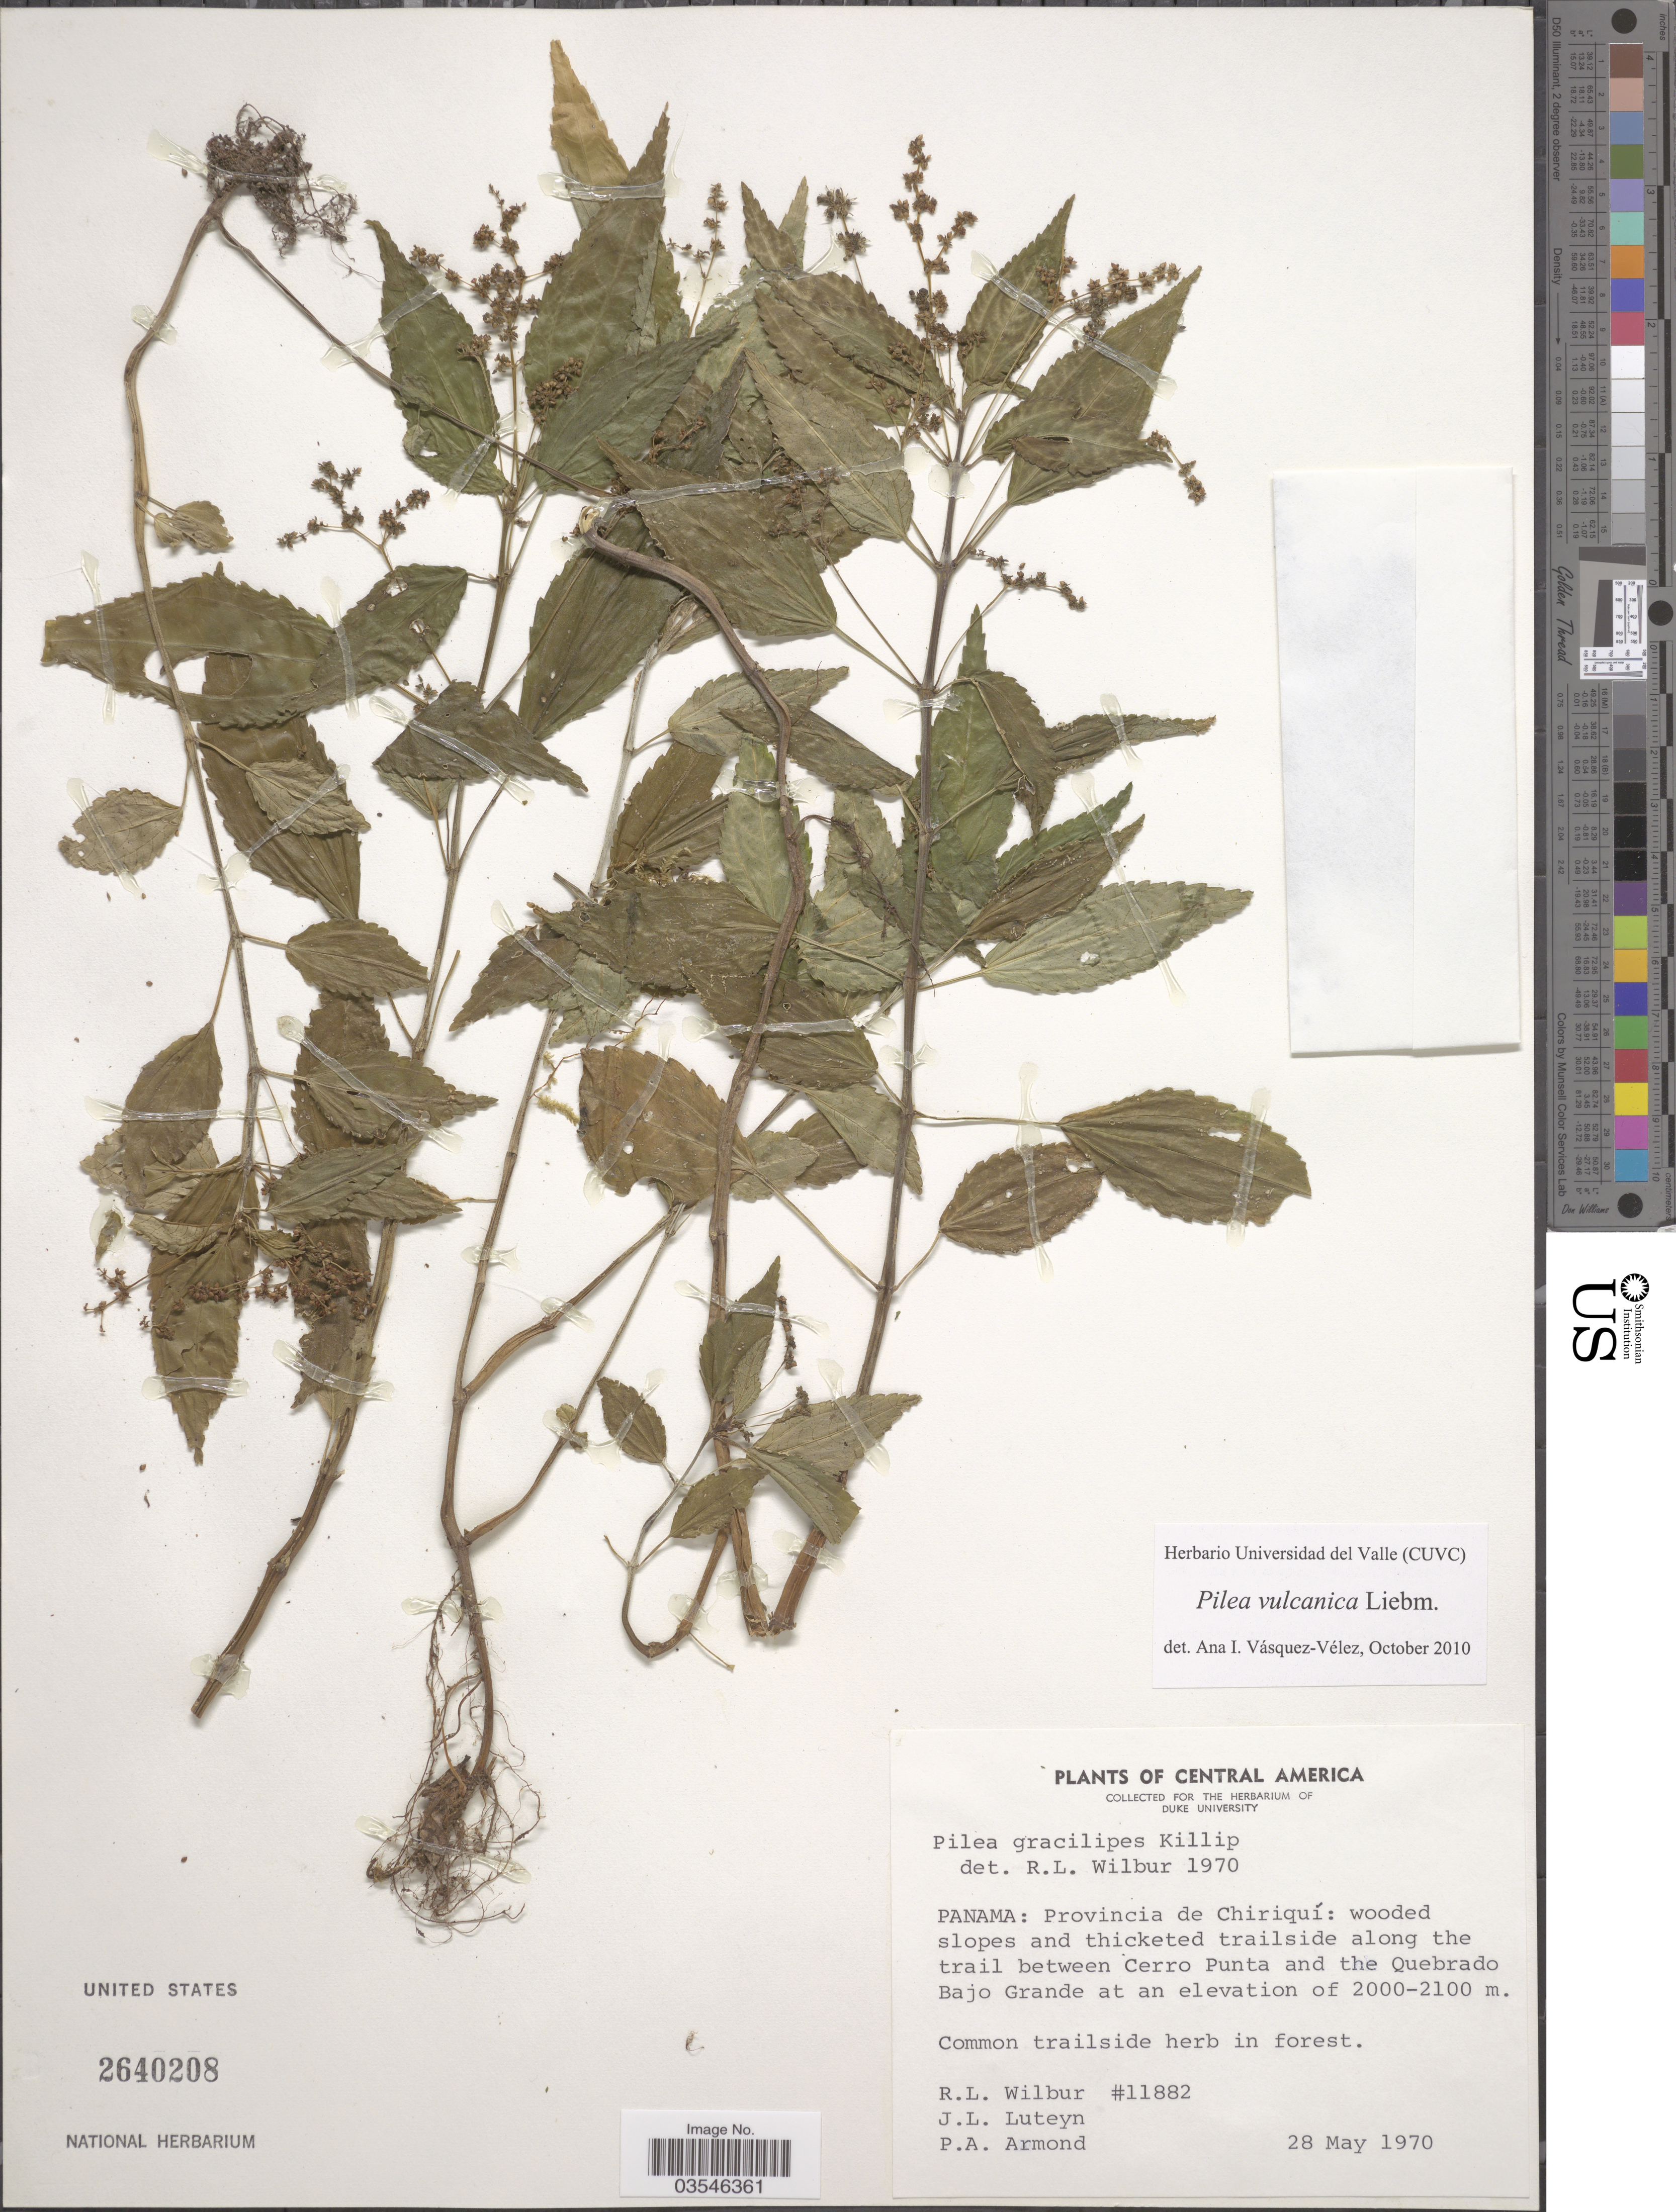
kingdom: Plantae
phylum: Tracheophyta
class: Magnoliopsida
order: Rosales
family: Urticaceae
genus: Pilea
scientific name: Pilea vulcanica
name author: Liebm.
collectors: R. L. Wilbur, J. Luteyn & P. Armond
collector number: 11882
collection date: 1970-05-28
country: Panama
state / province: Chiriqui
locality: Provincia of Chiriquí: wooded slopes and thicketed trailside along the trail between Cerro Punta and the Quebrado Bajo Grande.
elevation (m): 2000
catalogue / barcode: US 2640208